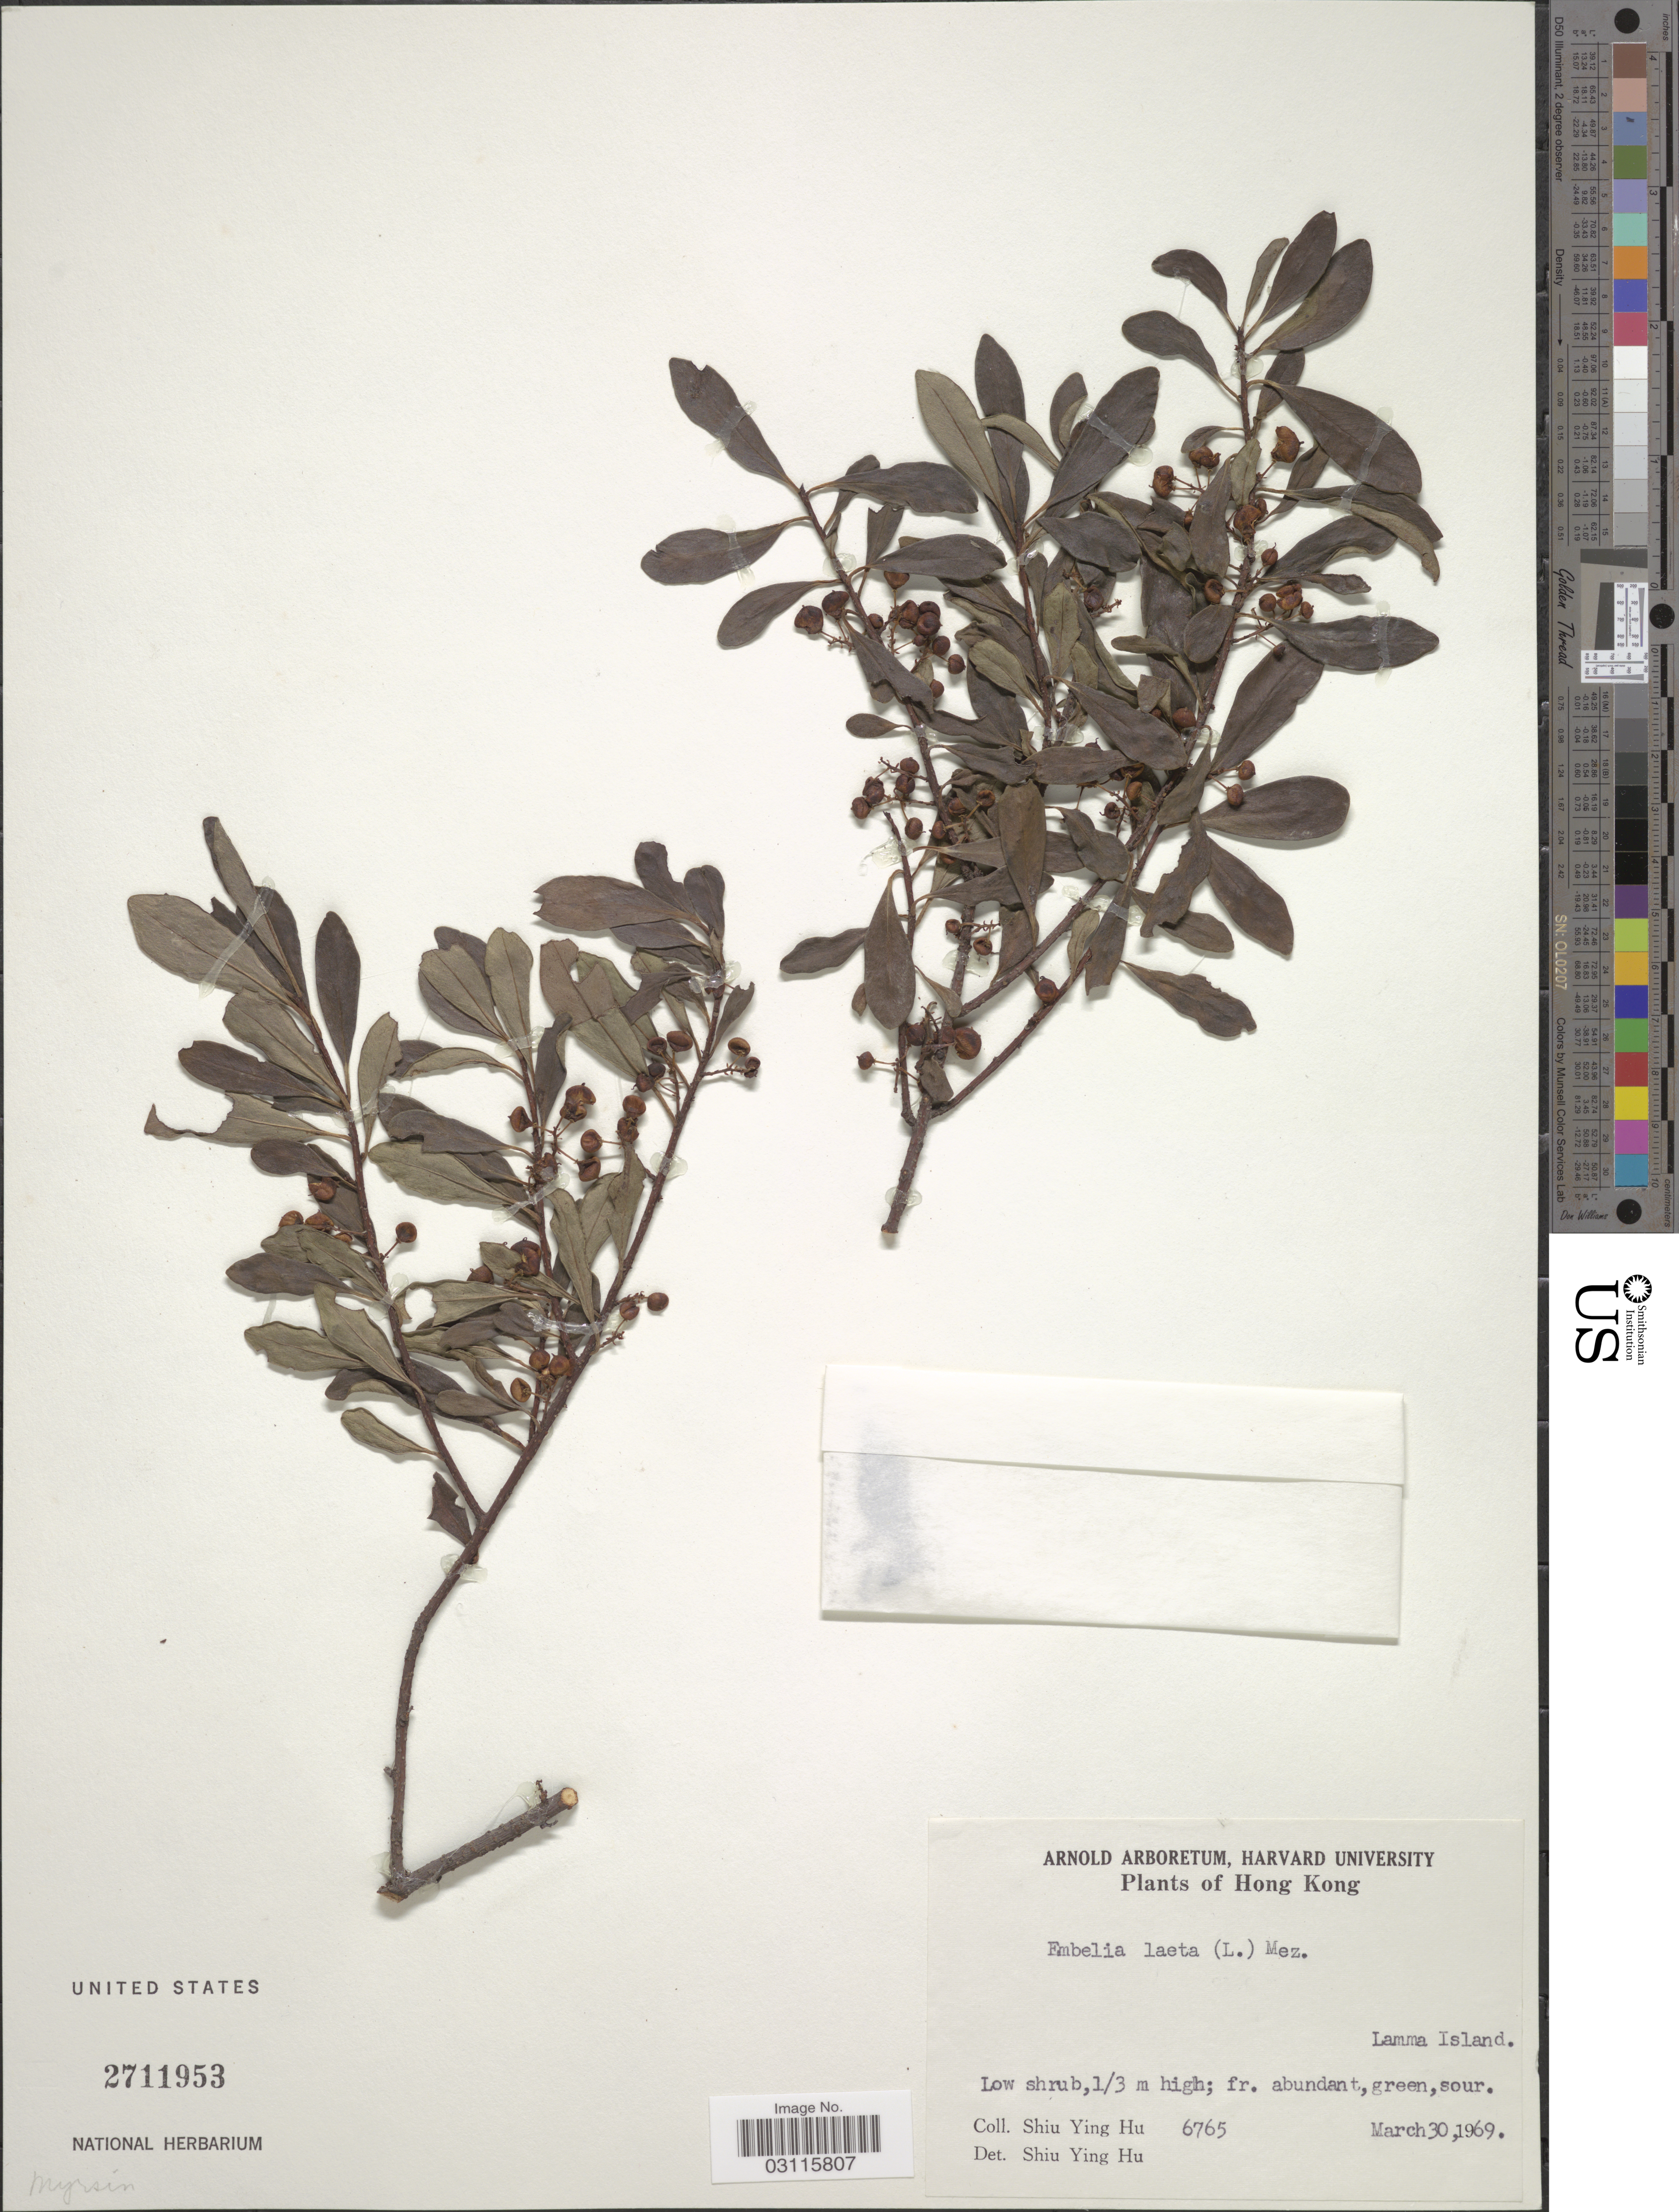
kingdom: Plantae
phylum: Tracheophyta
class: Magnoliopsida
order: Ericales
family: Primulaceae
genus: Embelia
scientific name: Embelia laeta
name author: (L.) Mez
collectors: S. Y. Hu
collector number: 6765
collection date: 1969-03-30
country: China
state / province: Hong Kong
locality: Lamma Island.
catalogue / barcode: US 2711953